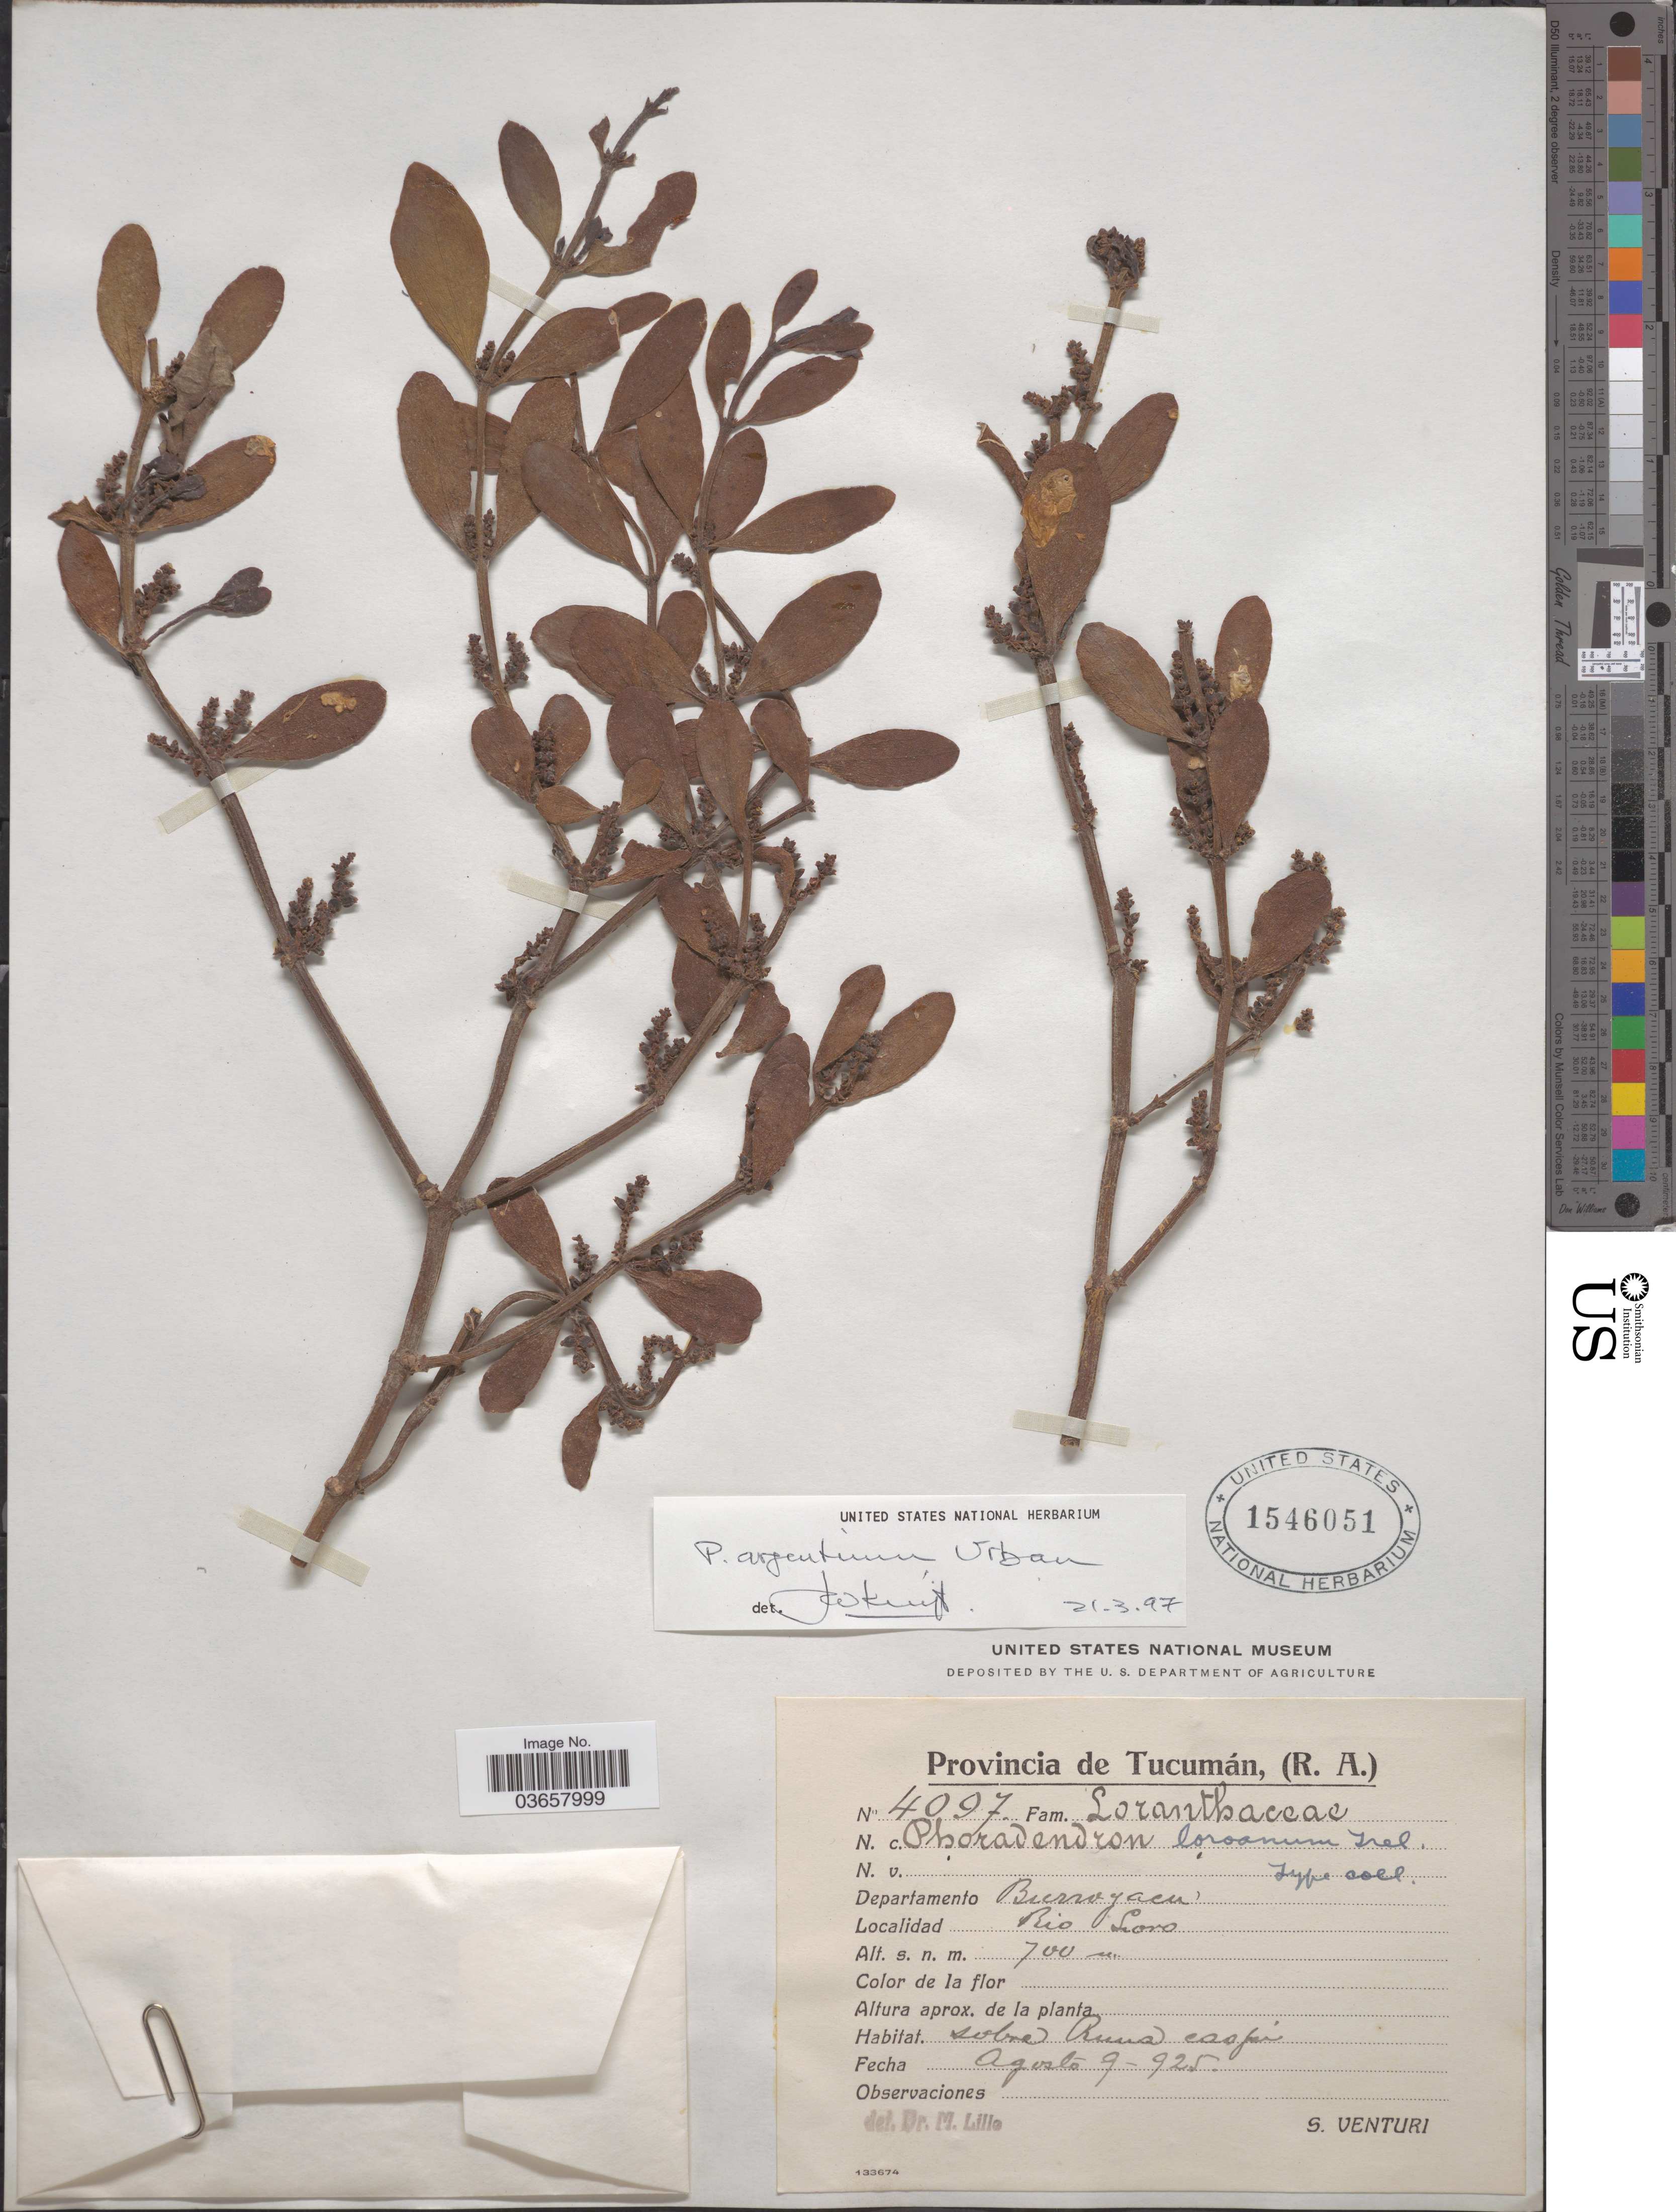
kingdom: Plantae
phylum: Tracheophyta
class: Magnoliopsida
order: Santalales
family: Viscaceae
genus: Phoradendron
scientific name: Phoradendron argentinum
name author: Urb.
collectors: S. Venturi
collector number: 4097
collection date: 1925-08-09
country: Argentina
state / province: Tucuman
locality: Departamento Burroyacu. Rio Loro.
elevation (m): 700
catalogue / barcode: US 1546051